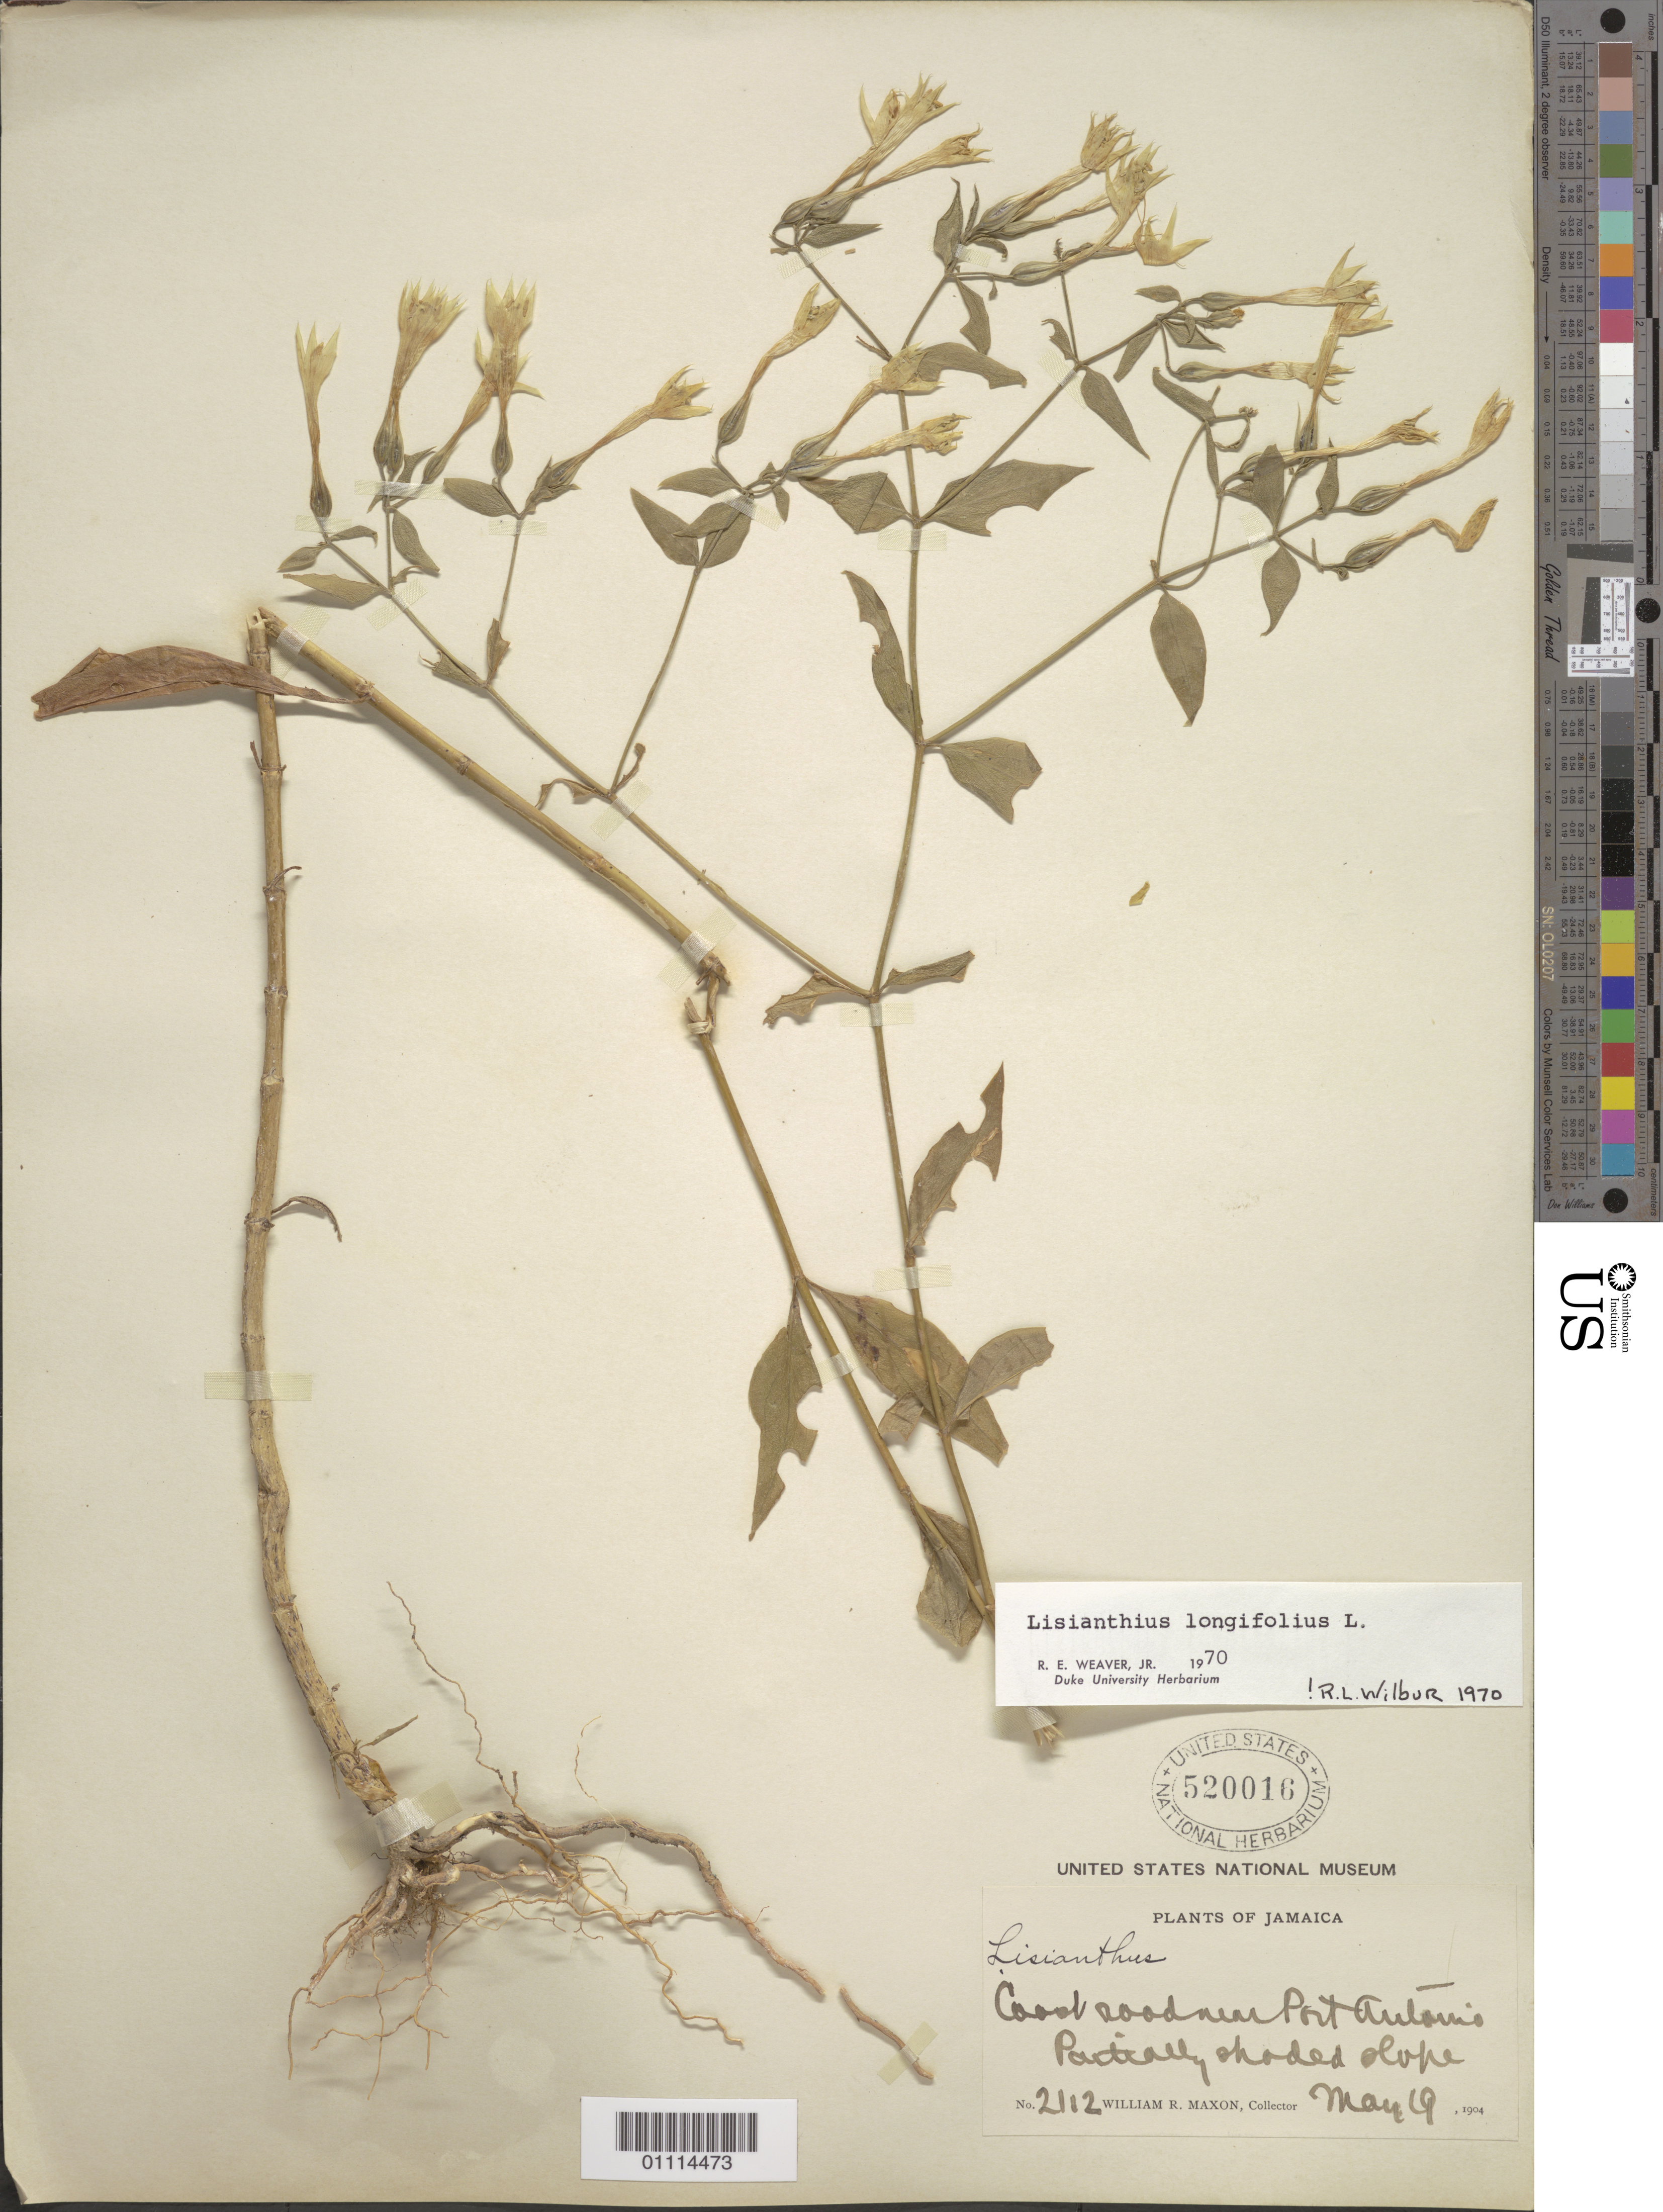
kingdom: Plantae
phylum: Tracheophyta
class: Magnoliopsida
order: Gentianales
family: Gentianaceae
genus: Lisianthius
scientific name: Lisianthius longifolius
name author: L.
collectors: W. R. Maxon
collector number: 2112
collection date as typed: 19 May 1904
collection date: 1904-05-19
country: Jamaica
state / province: Portland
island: Jamaica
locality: Coast road near Port Antonio. Partially shaded slope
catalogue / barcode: US 520016